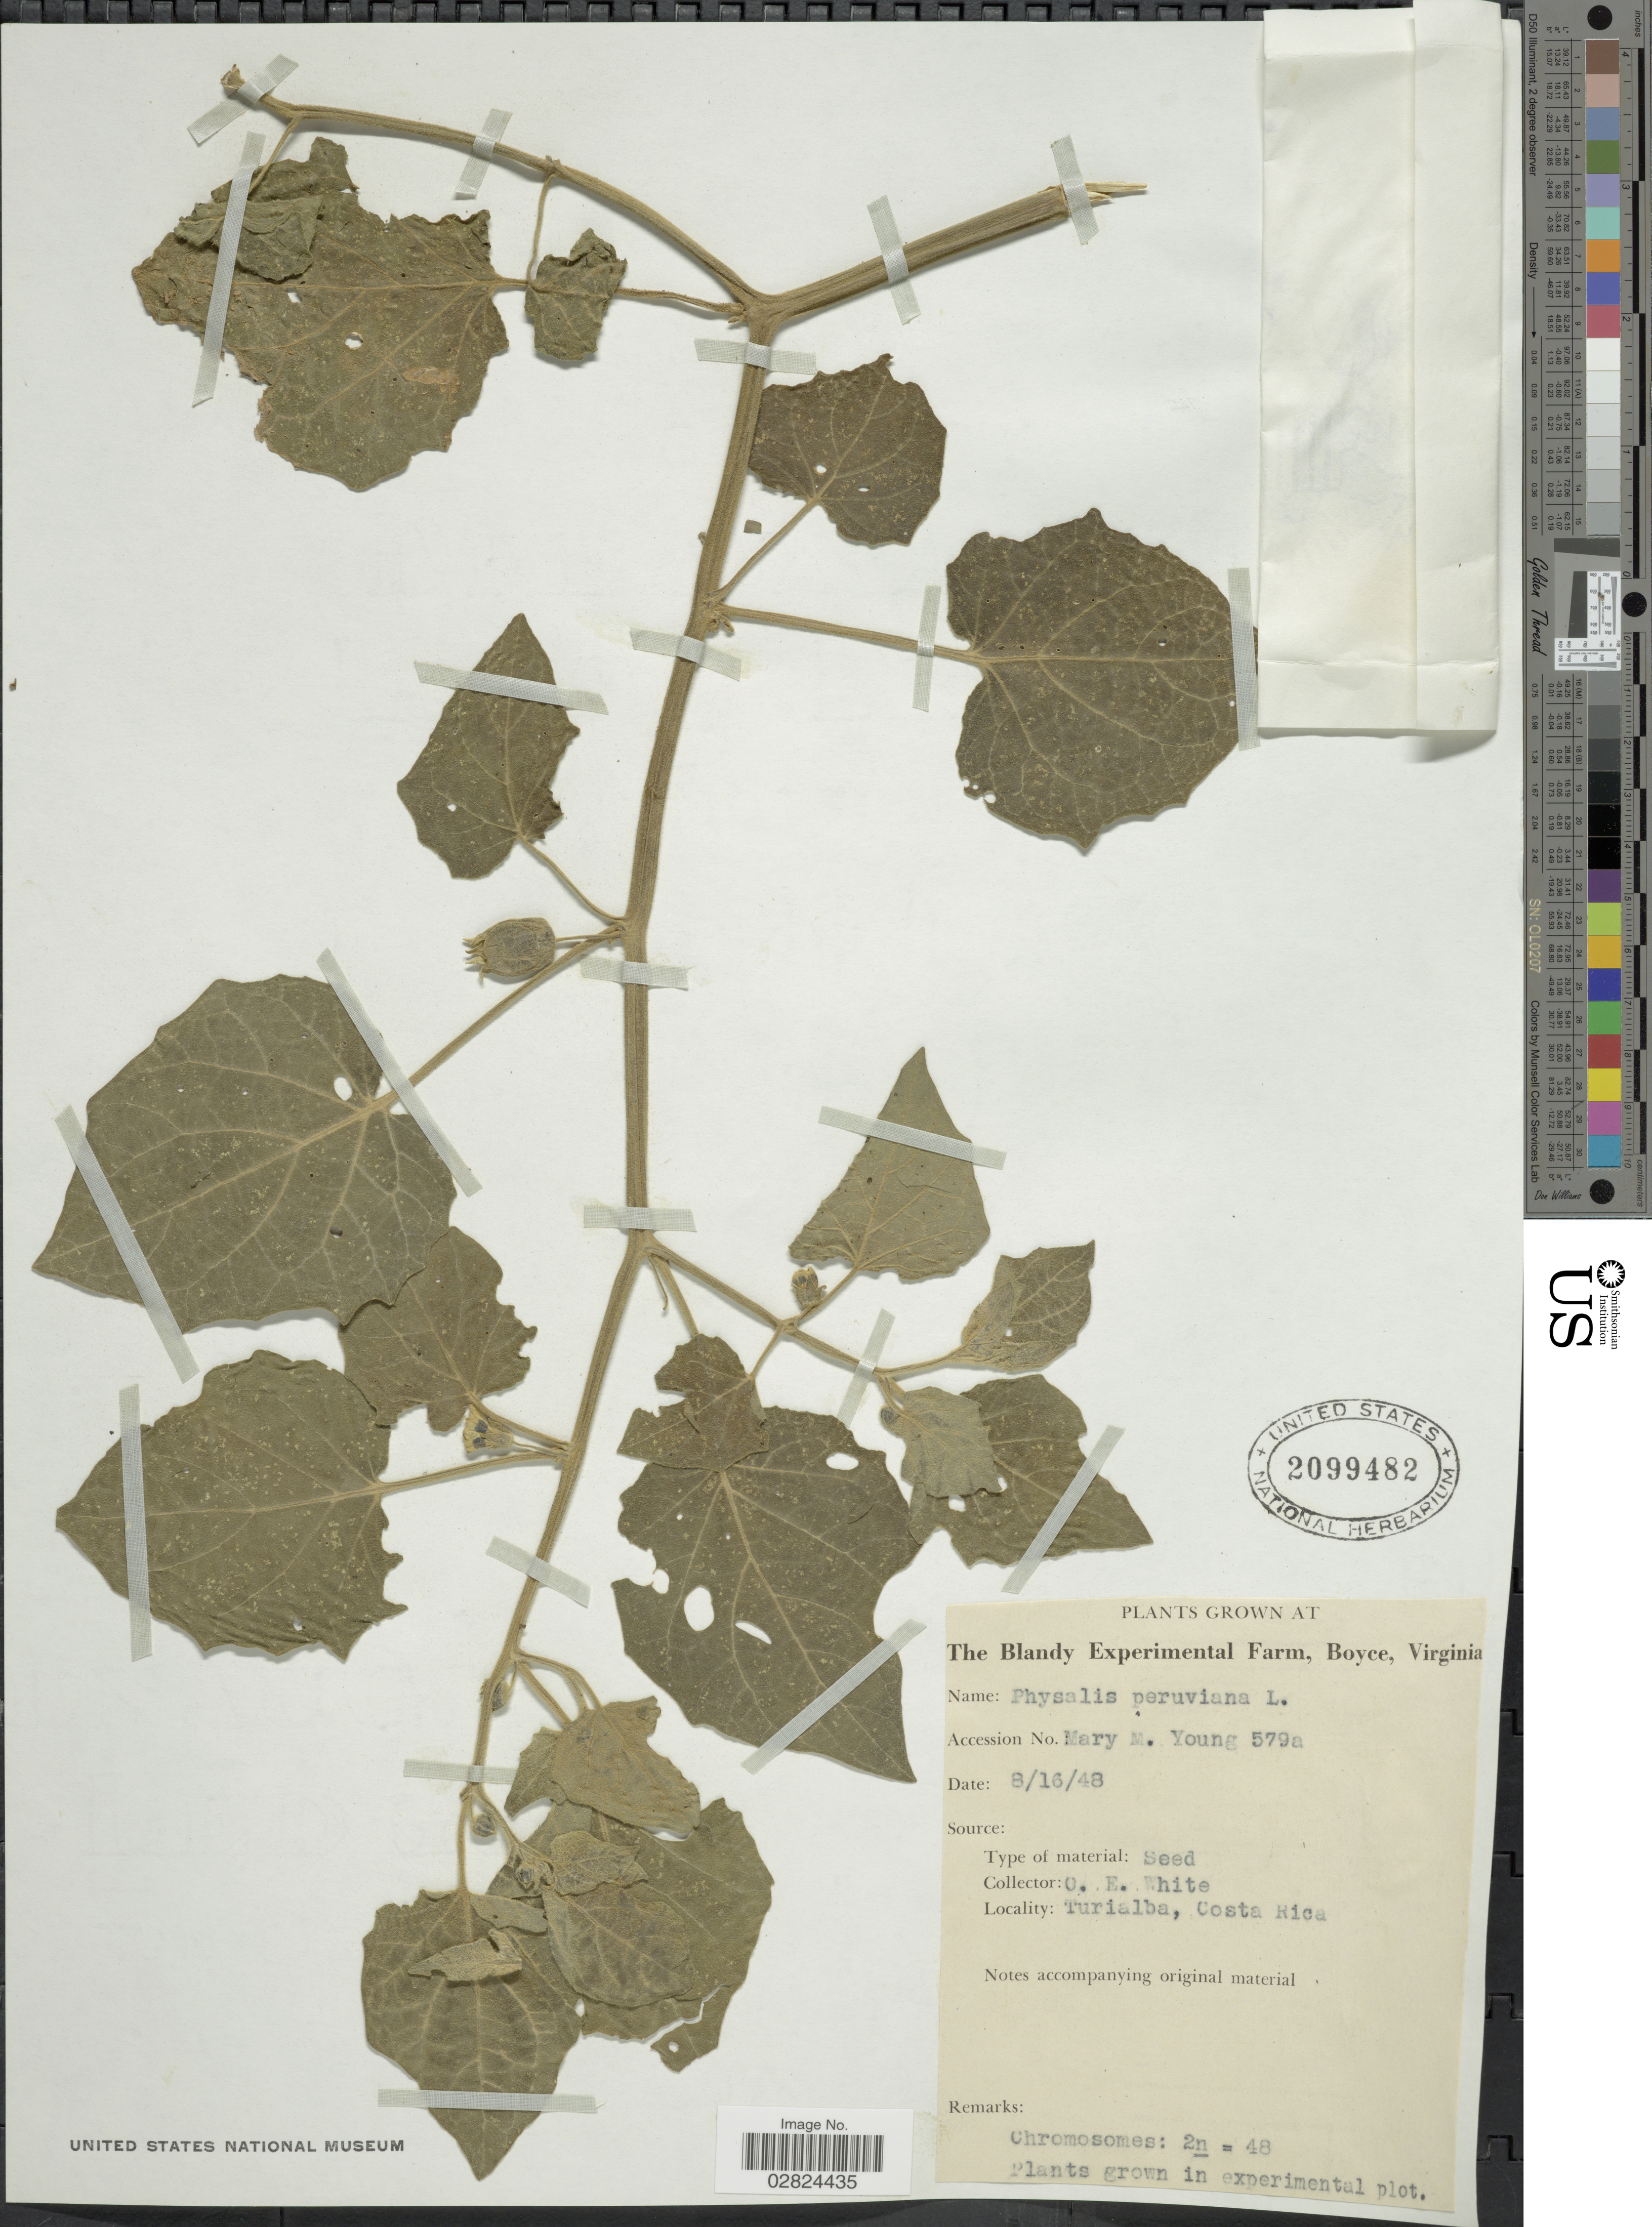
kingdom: Plantae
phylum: Tracheophyta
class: Magnoliopsida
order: Solanales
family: Solanaceae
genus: Physalis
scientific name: Physalis peruviana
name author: L.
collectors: M. Young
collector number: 579a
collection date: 1948-08-16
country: United States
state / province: Virginia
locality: The Blandy Experimental Farm, Boyce.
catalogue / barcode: US 2099482